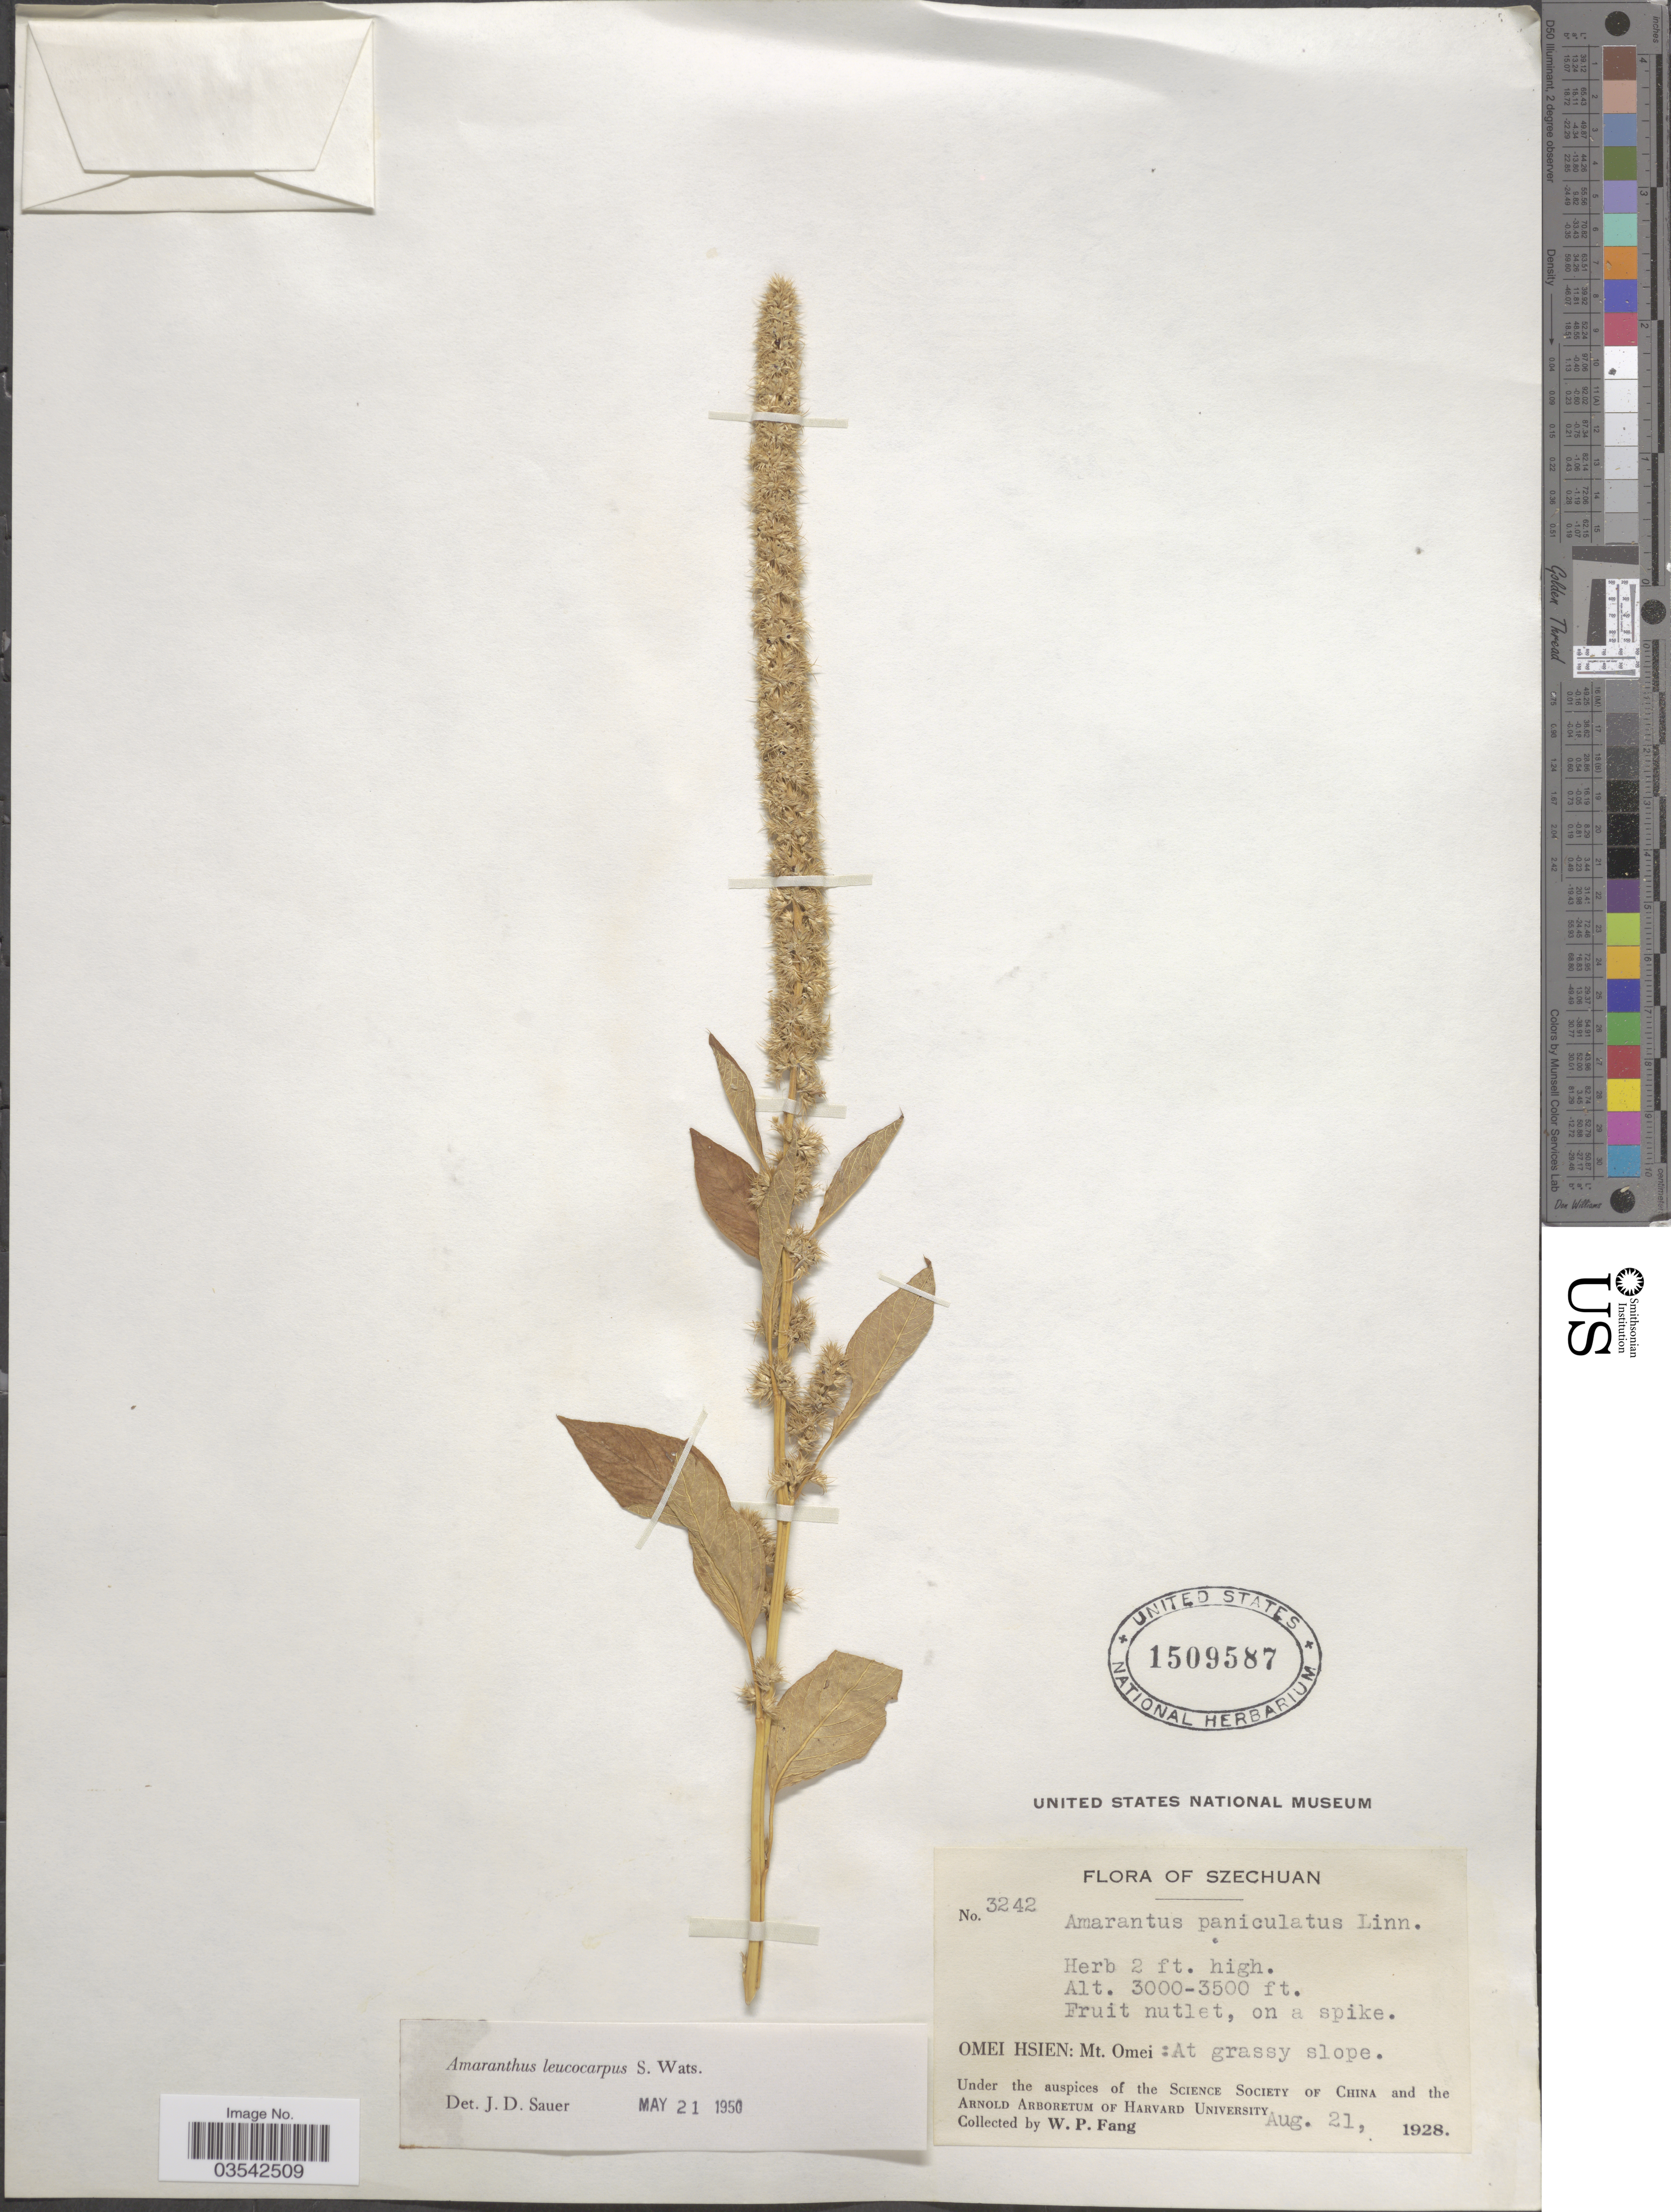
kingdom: Plantae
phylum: Tracheophyta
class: Magnoliopsida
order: Caryophyllales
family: Amaranthaceae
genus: Amaranthus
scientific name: Amaranthus leucocarpus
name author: S. Watson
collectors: W. P. Fang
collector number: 3242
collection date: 1928-08-21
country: China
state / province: Sichuan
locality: Szechuan. Omei Hsien: Mt. Omei: At grassy slope.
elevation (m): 914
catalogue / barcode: US 1509587